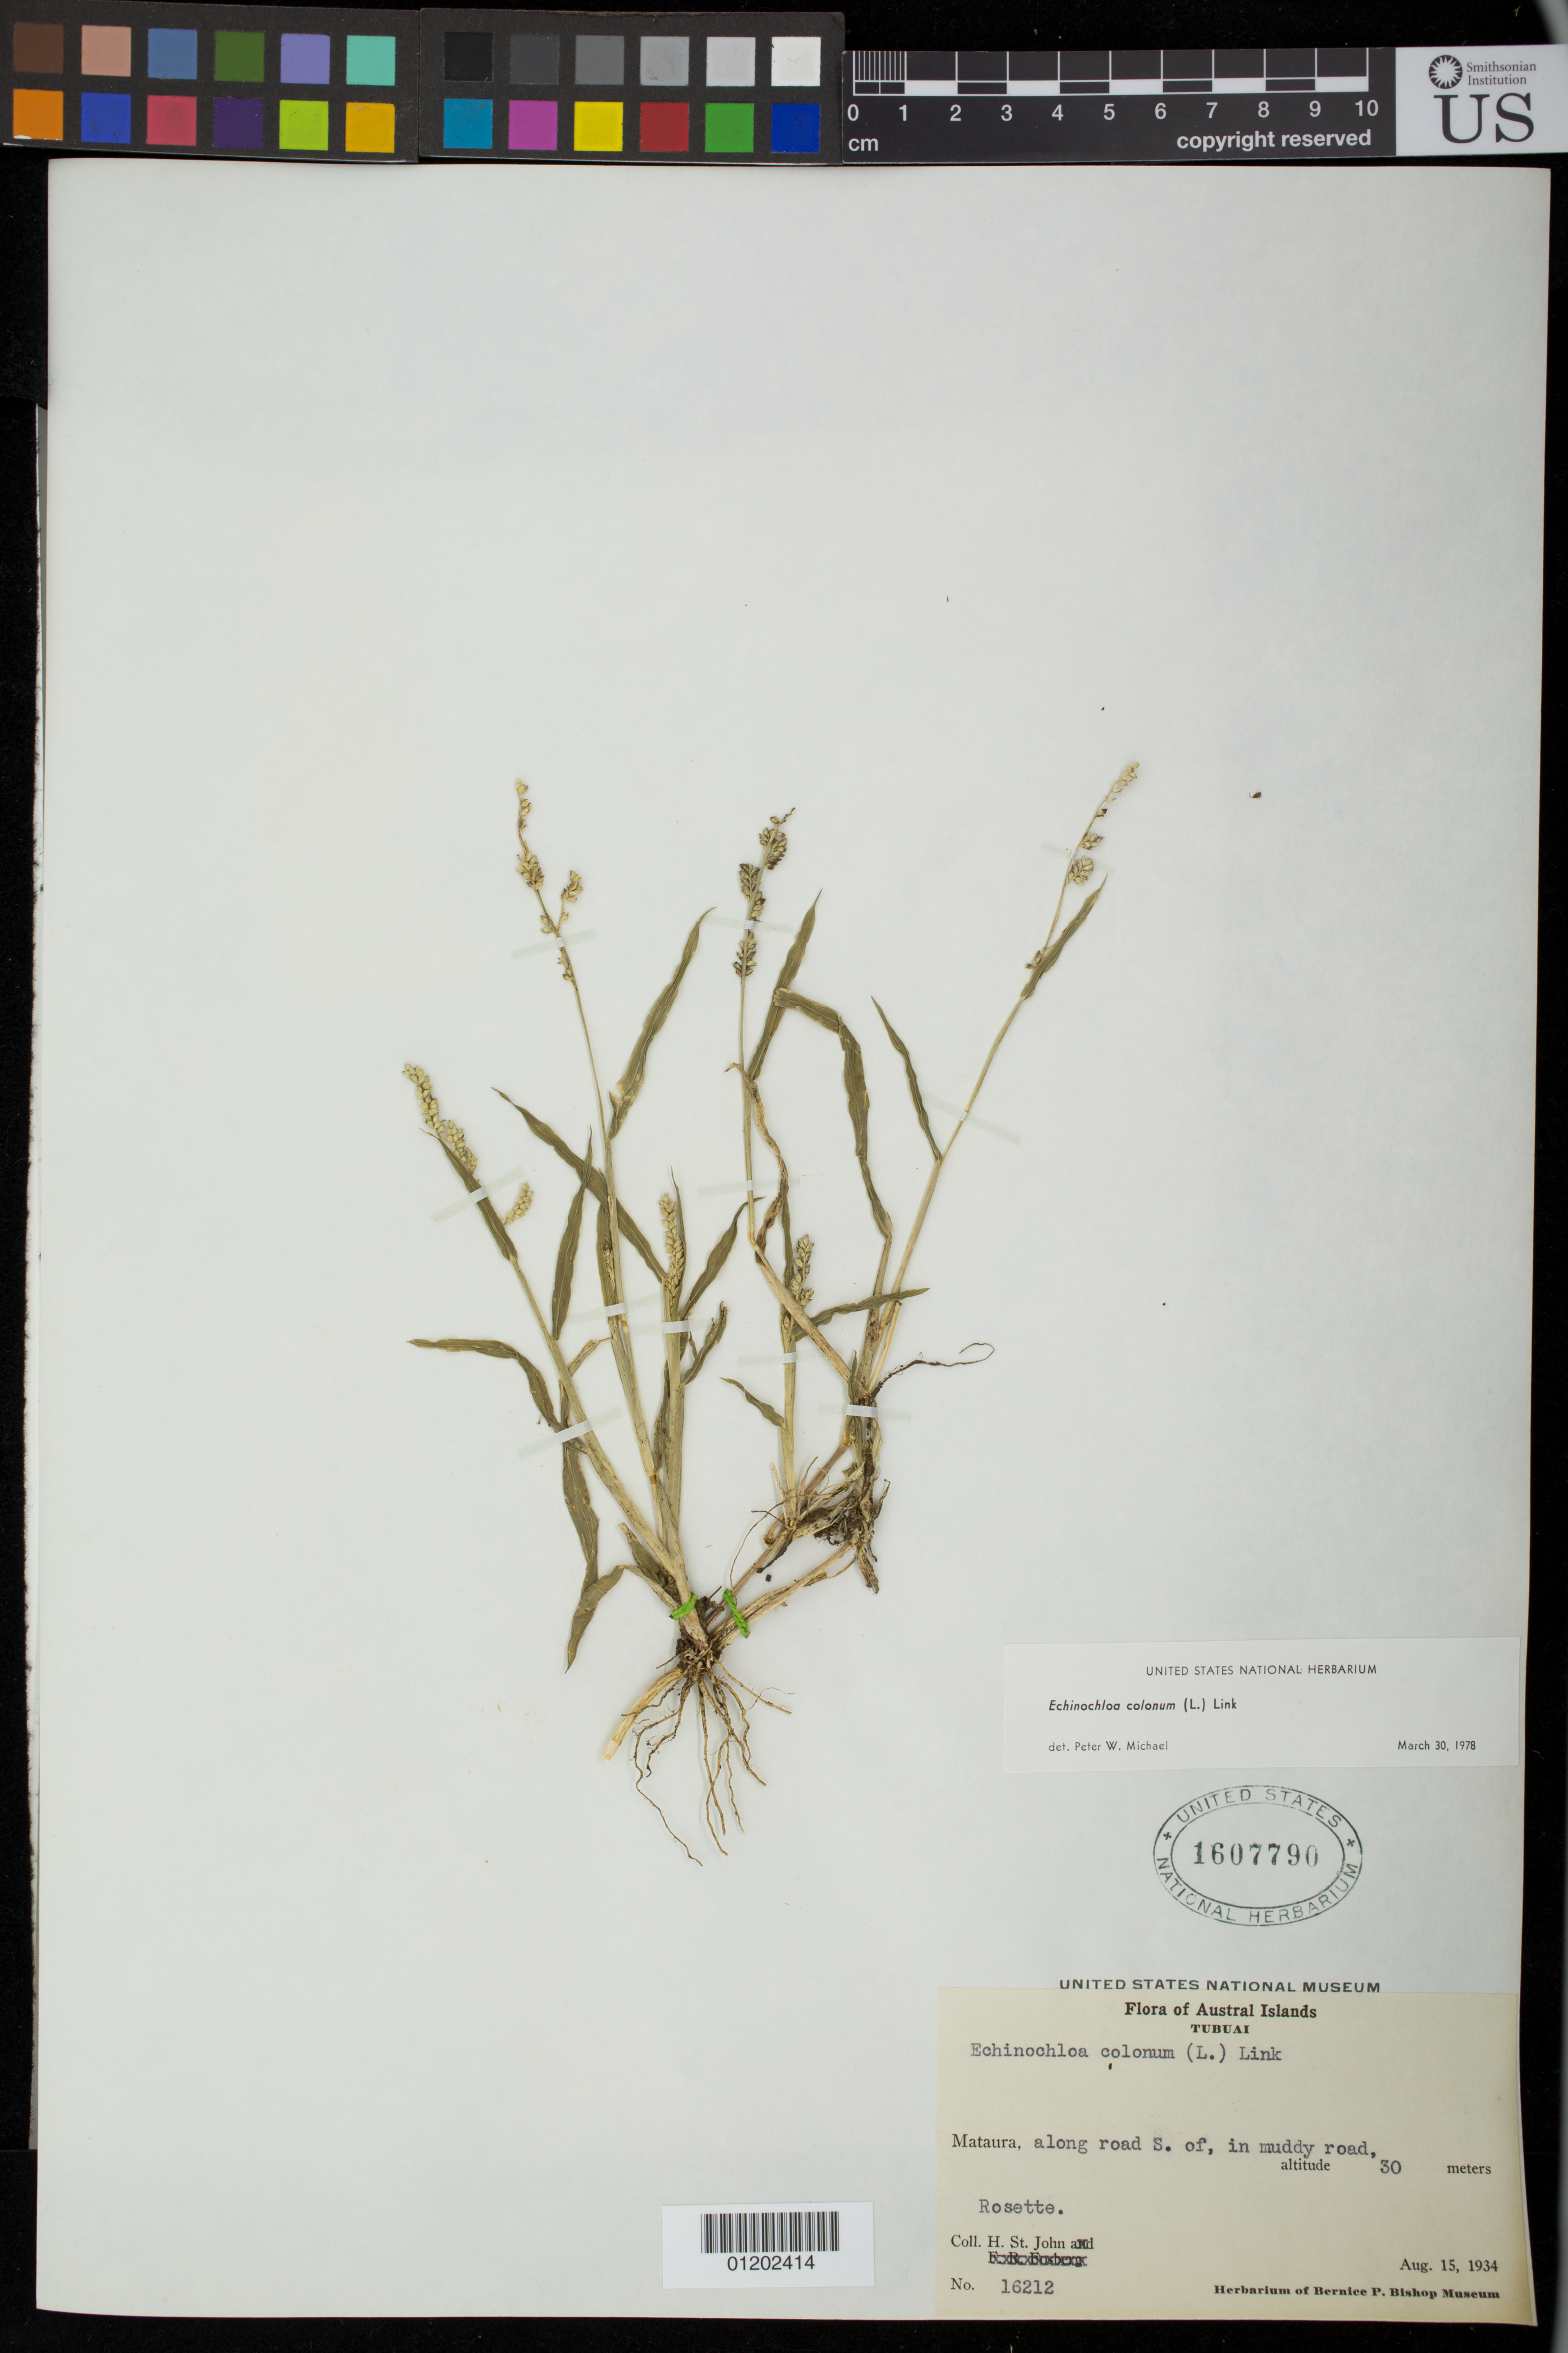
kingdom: Plantae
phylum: Tracheophyta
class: Liliopsida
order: Poales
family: Poaceae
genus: Echinochloa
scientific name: Echinochloa colona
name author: (L.) Link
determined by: Michael, P. W.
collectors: H. St. John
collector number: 16212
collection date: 1934-08-15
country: French Polynesia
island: Tubuai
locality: Mataura, along road S.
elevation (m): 30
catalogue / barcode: US 1607790